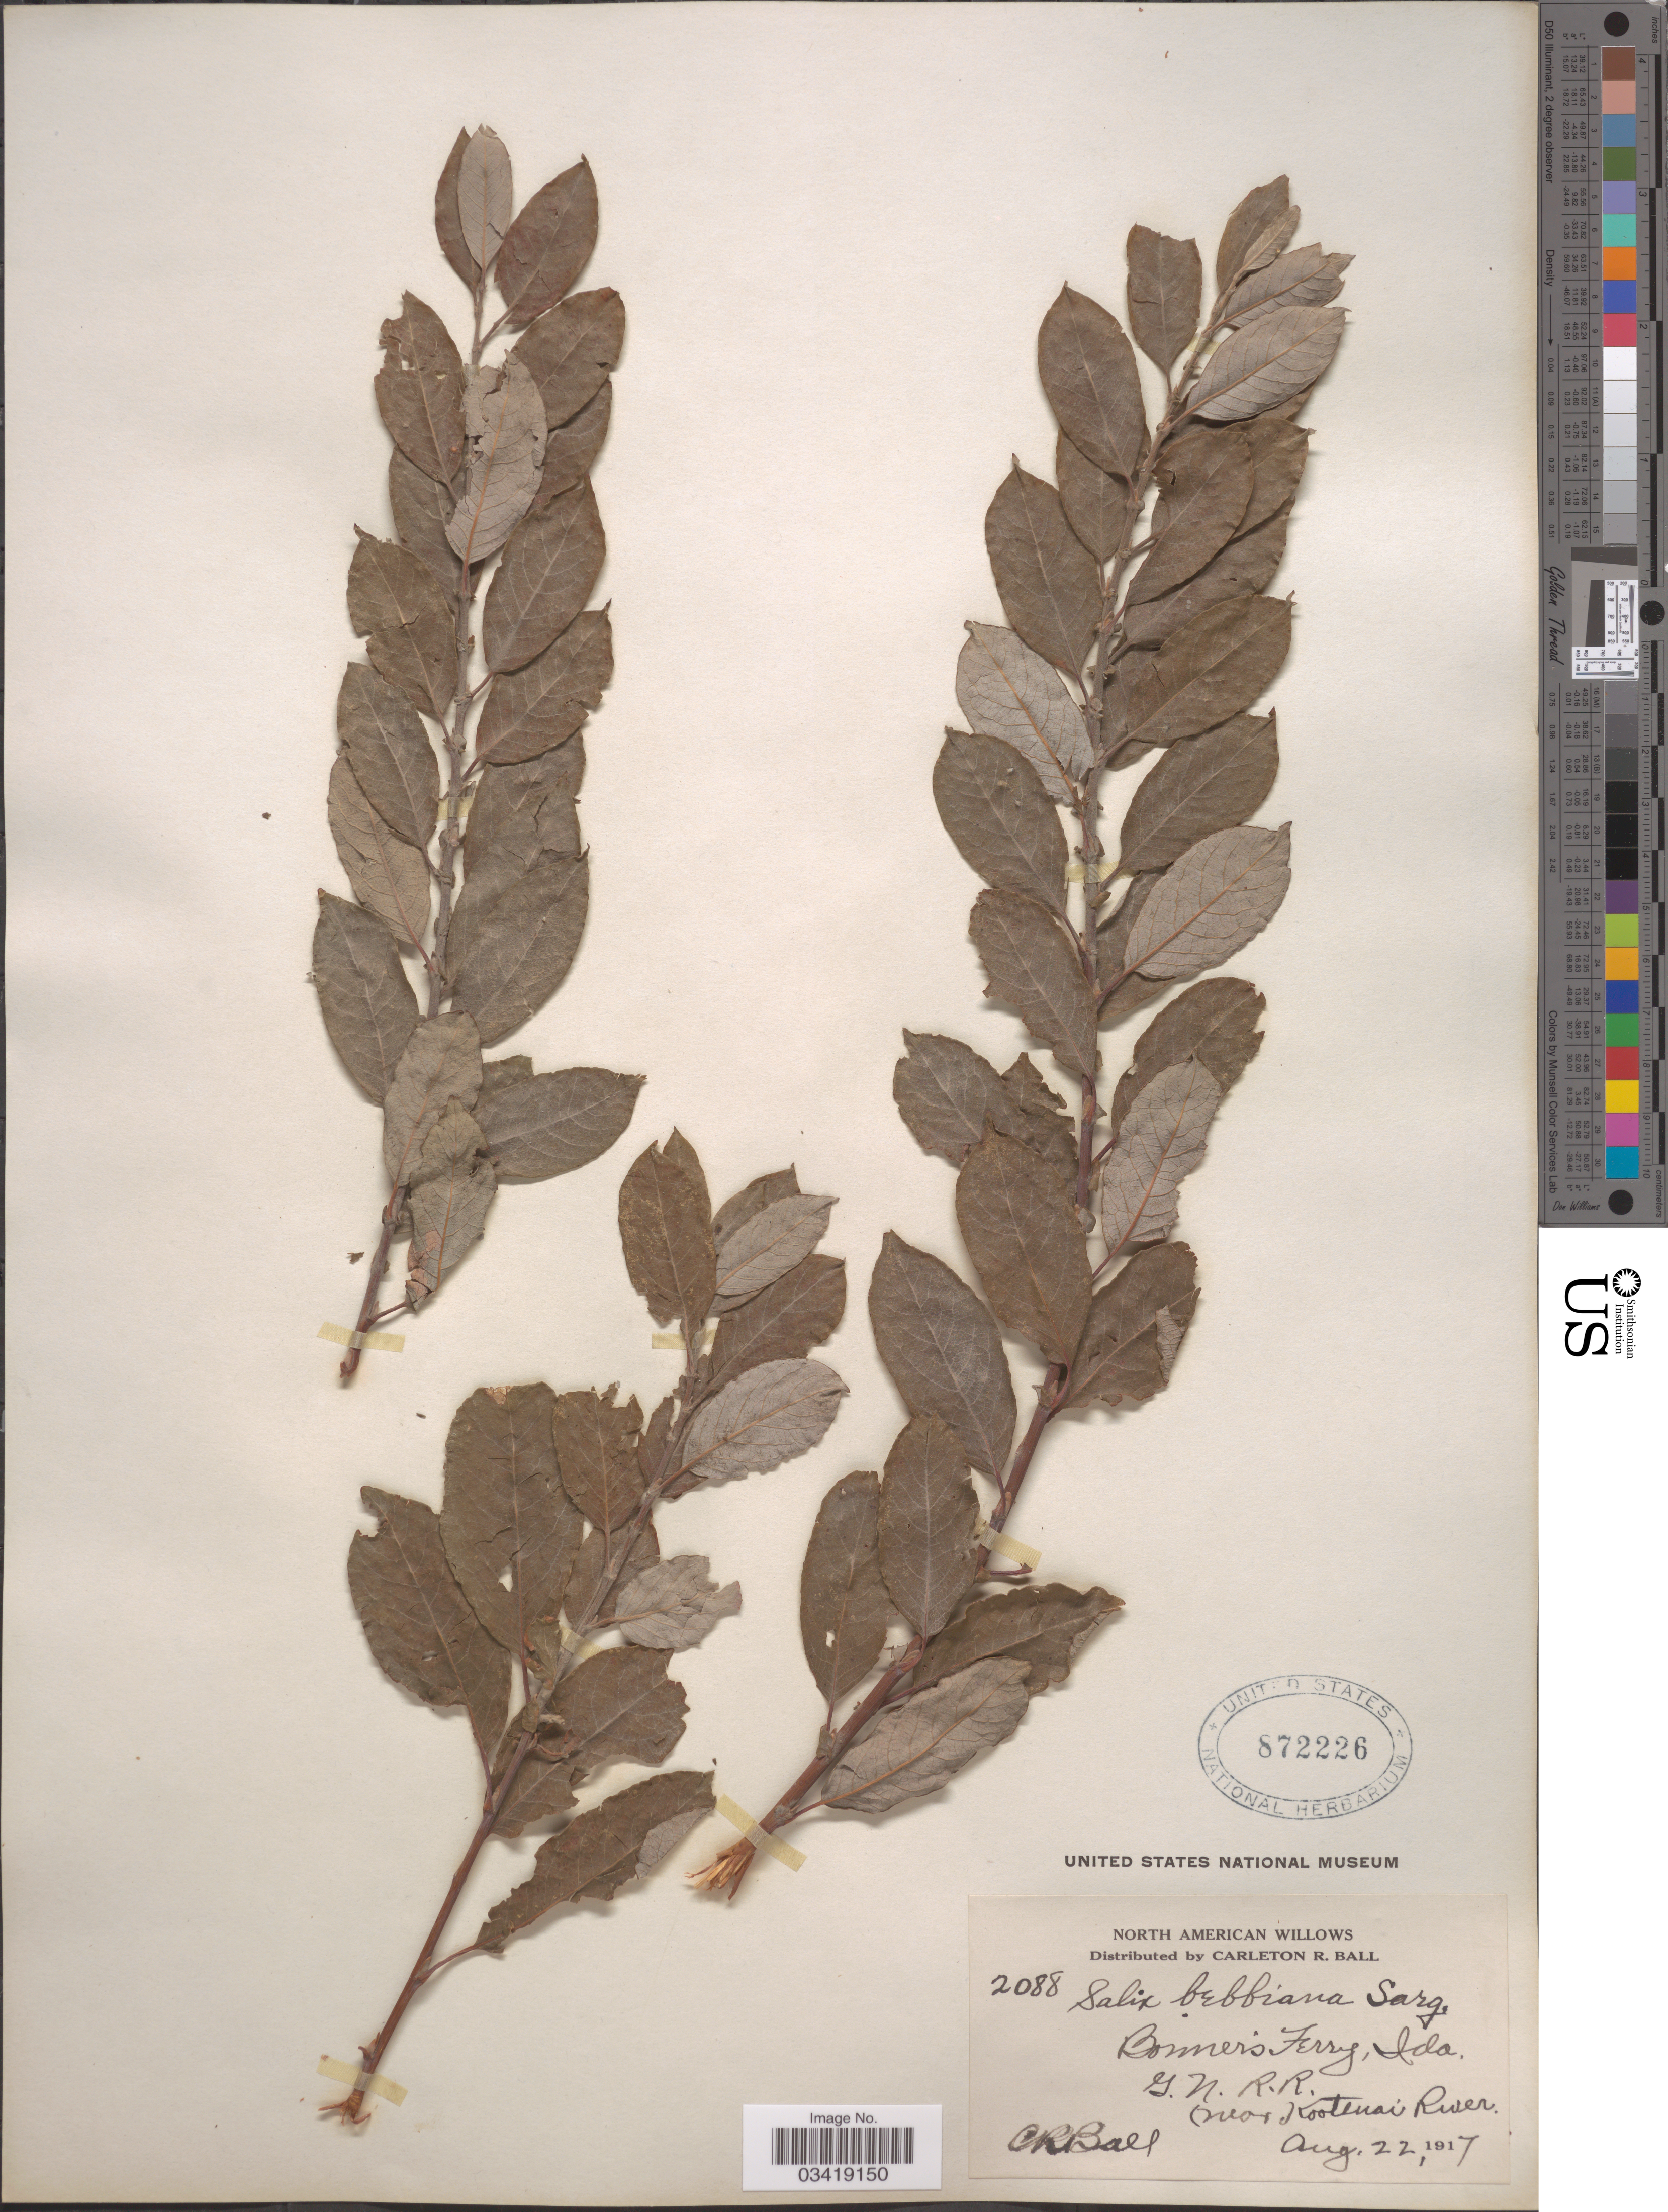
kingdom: Plantae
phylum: Tracheophyta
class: Magnoliopsida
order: Malpighiales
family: Salicaceae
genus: Salix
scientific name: Salix bebbiana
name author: Sarg.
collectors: C. R. Ball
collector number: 2088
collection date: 1917-08-22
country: United States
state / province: Idaho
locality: Bonners Ferry, G.N. R. R. near Kootenai River.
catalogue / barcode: US 872226